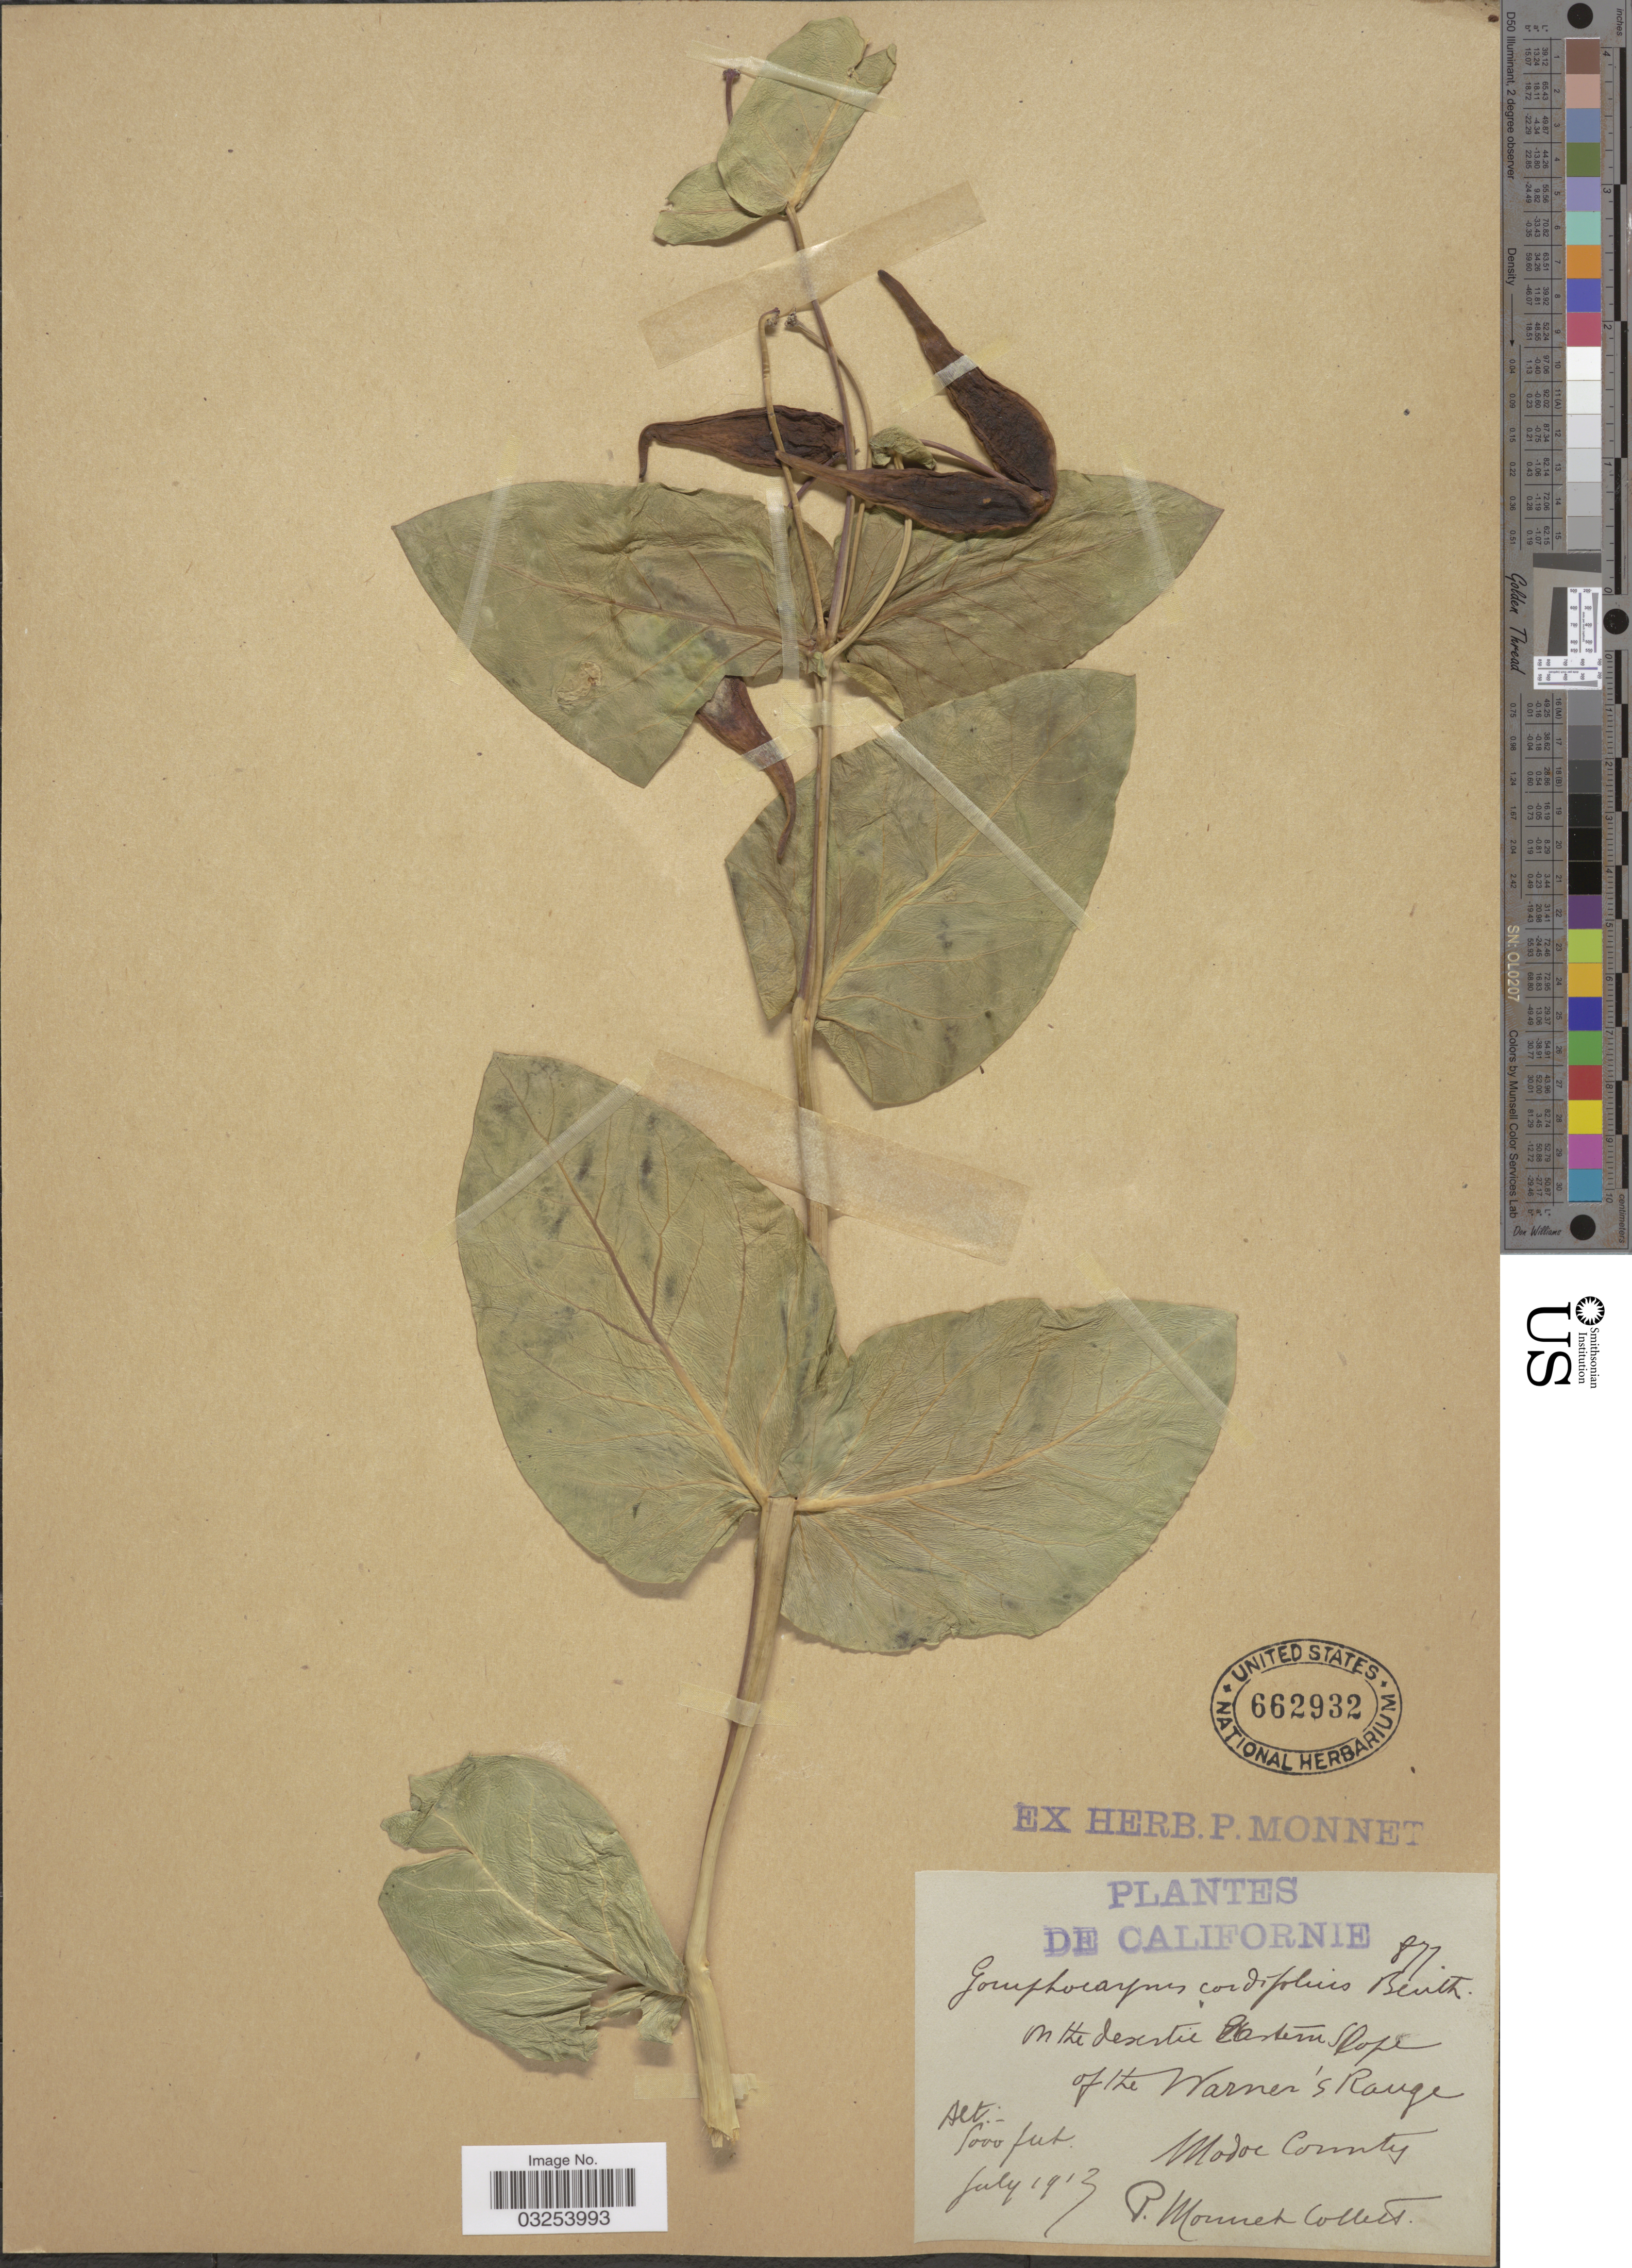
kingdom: Plantae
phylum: Tracheophyta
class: Magnoliopsida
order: Gentianales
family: Apocynaceae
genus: Asclepias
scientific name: Asclepias cordifolia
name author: (Benth.) Jeps.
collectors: P. Monnet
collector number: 877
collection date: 1913-07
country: United States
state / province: California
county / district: Modoc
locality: Eastern Slope of the Warner's Range. Modoc County.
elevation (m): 1524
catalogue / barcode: US 662932